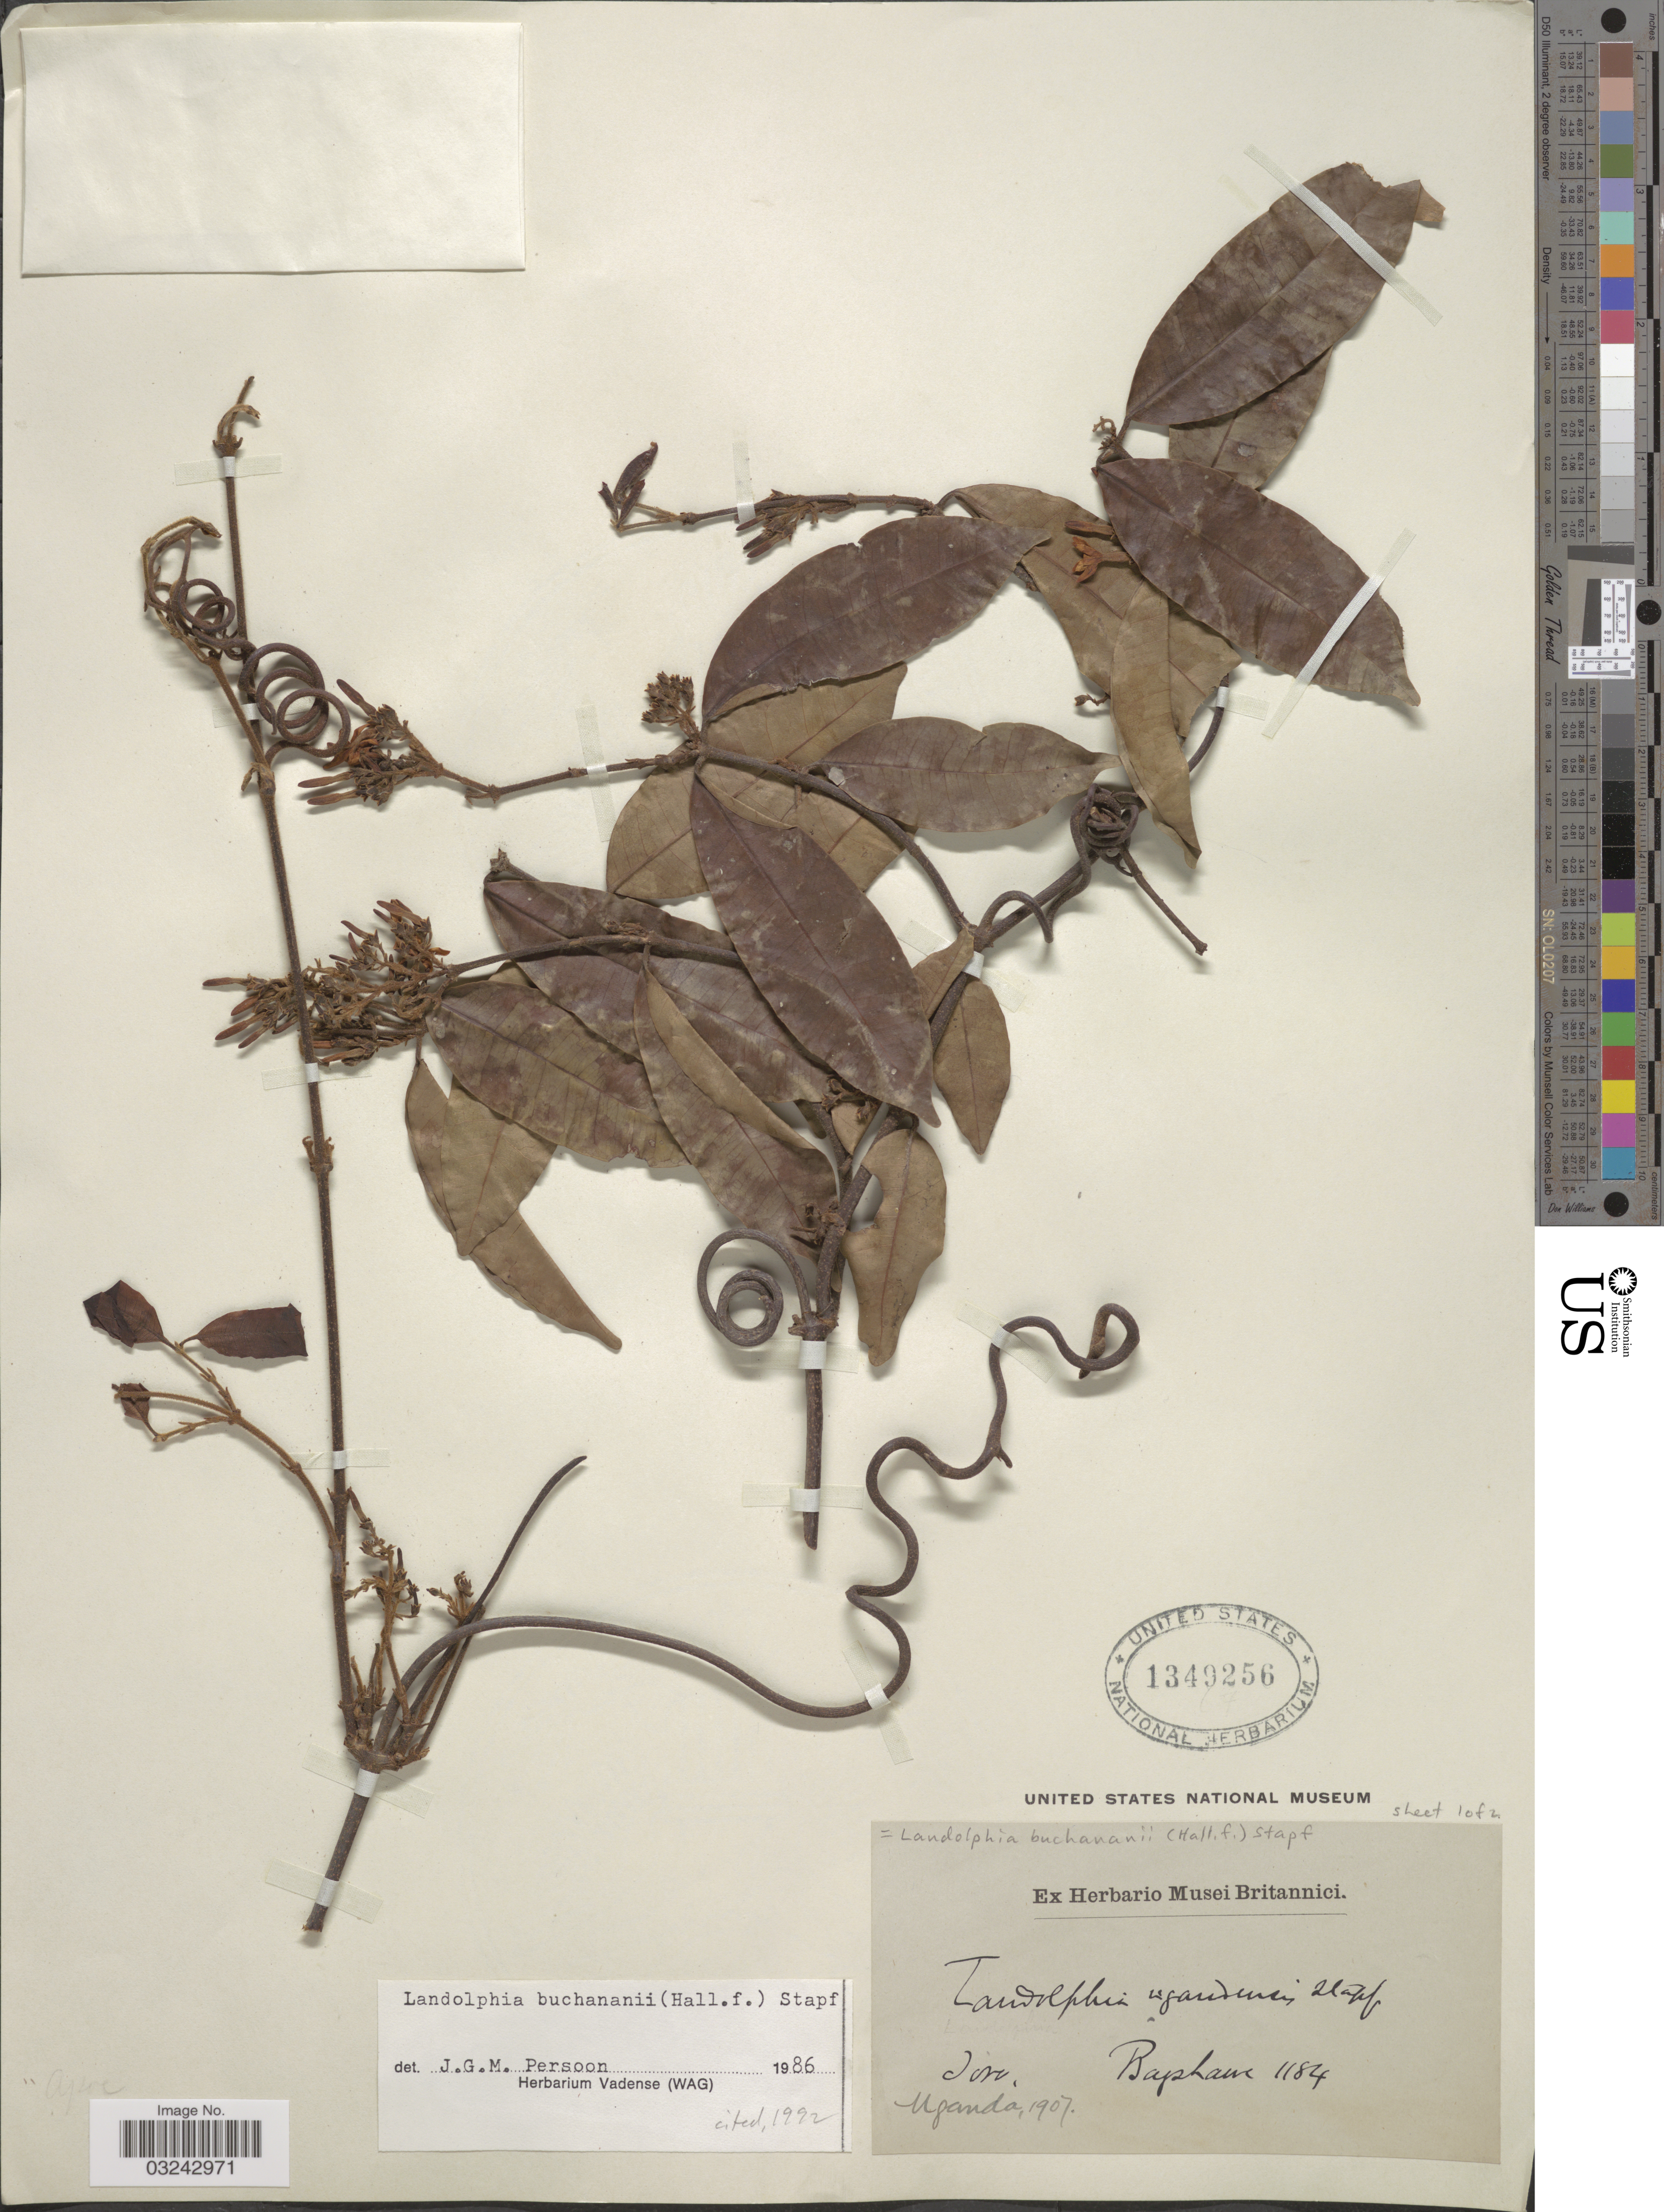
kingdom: Plantae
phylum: Tracheophyta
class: Magnoliopsida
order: Gentianales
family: Apocynaceae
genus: Landolphia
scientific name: Landolphia buchananii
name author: (Hallier f.) Stapf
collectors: Bagshawe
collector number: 1184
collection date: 1907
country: Uganda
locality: Toro.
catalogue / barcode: US 1349256